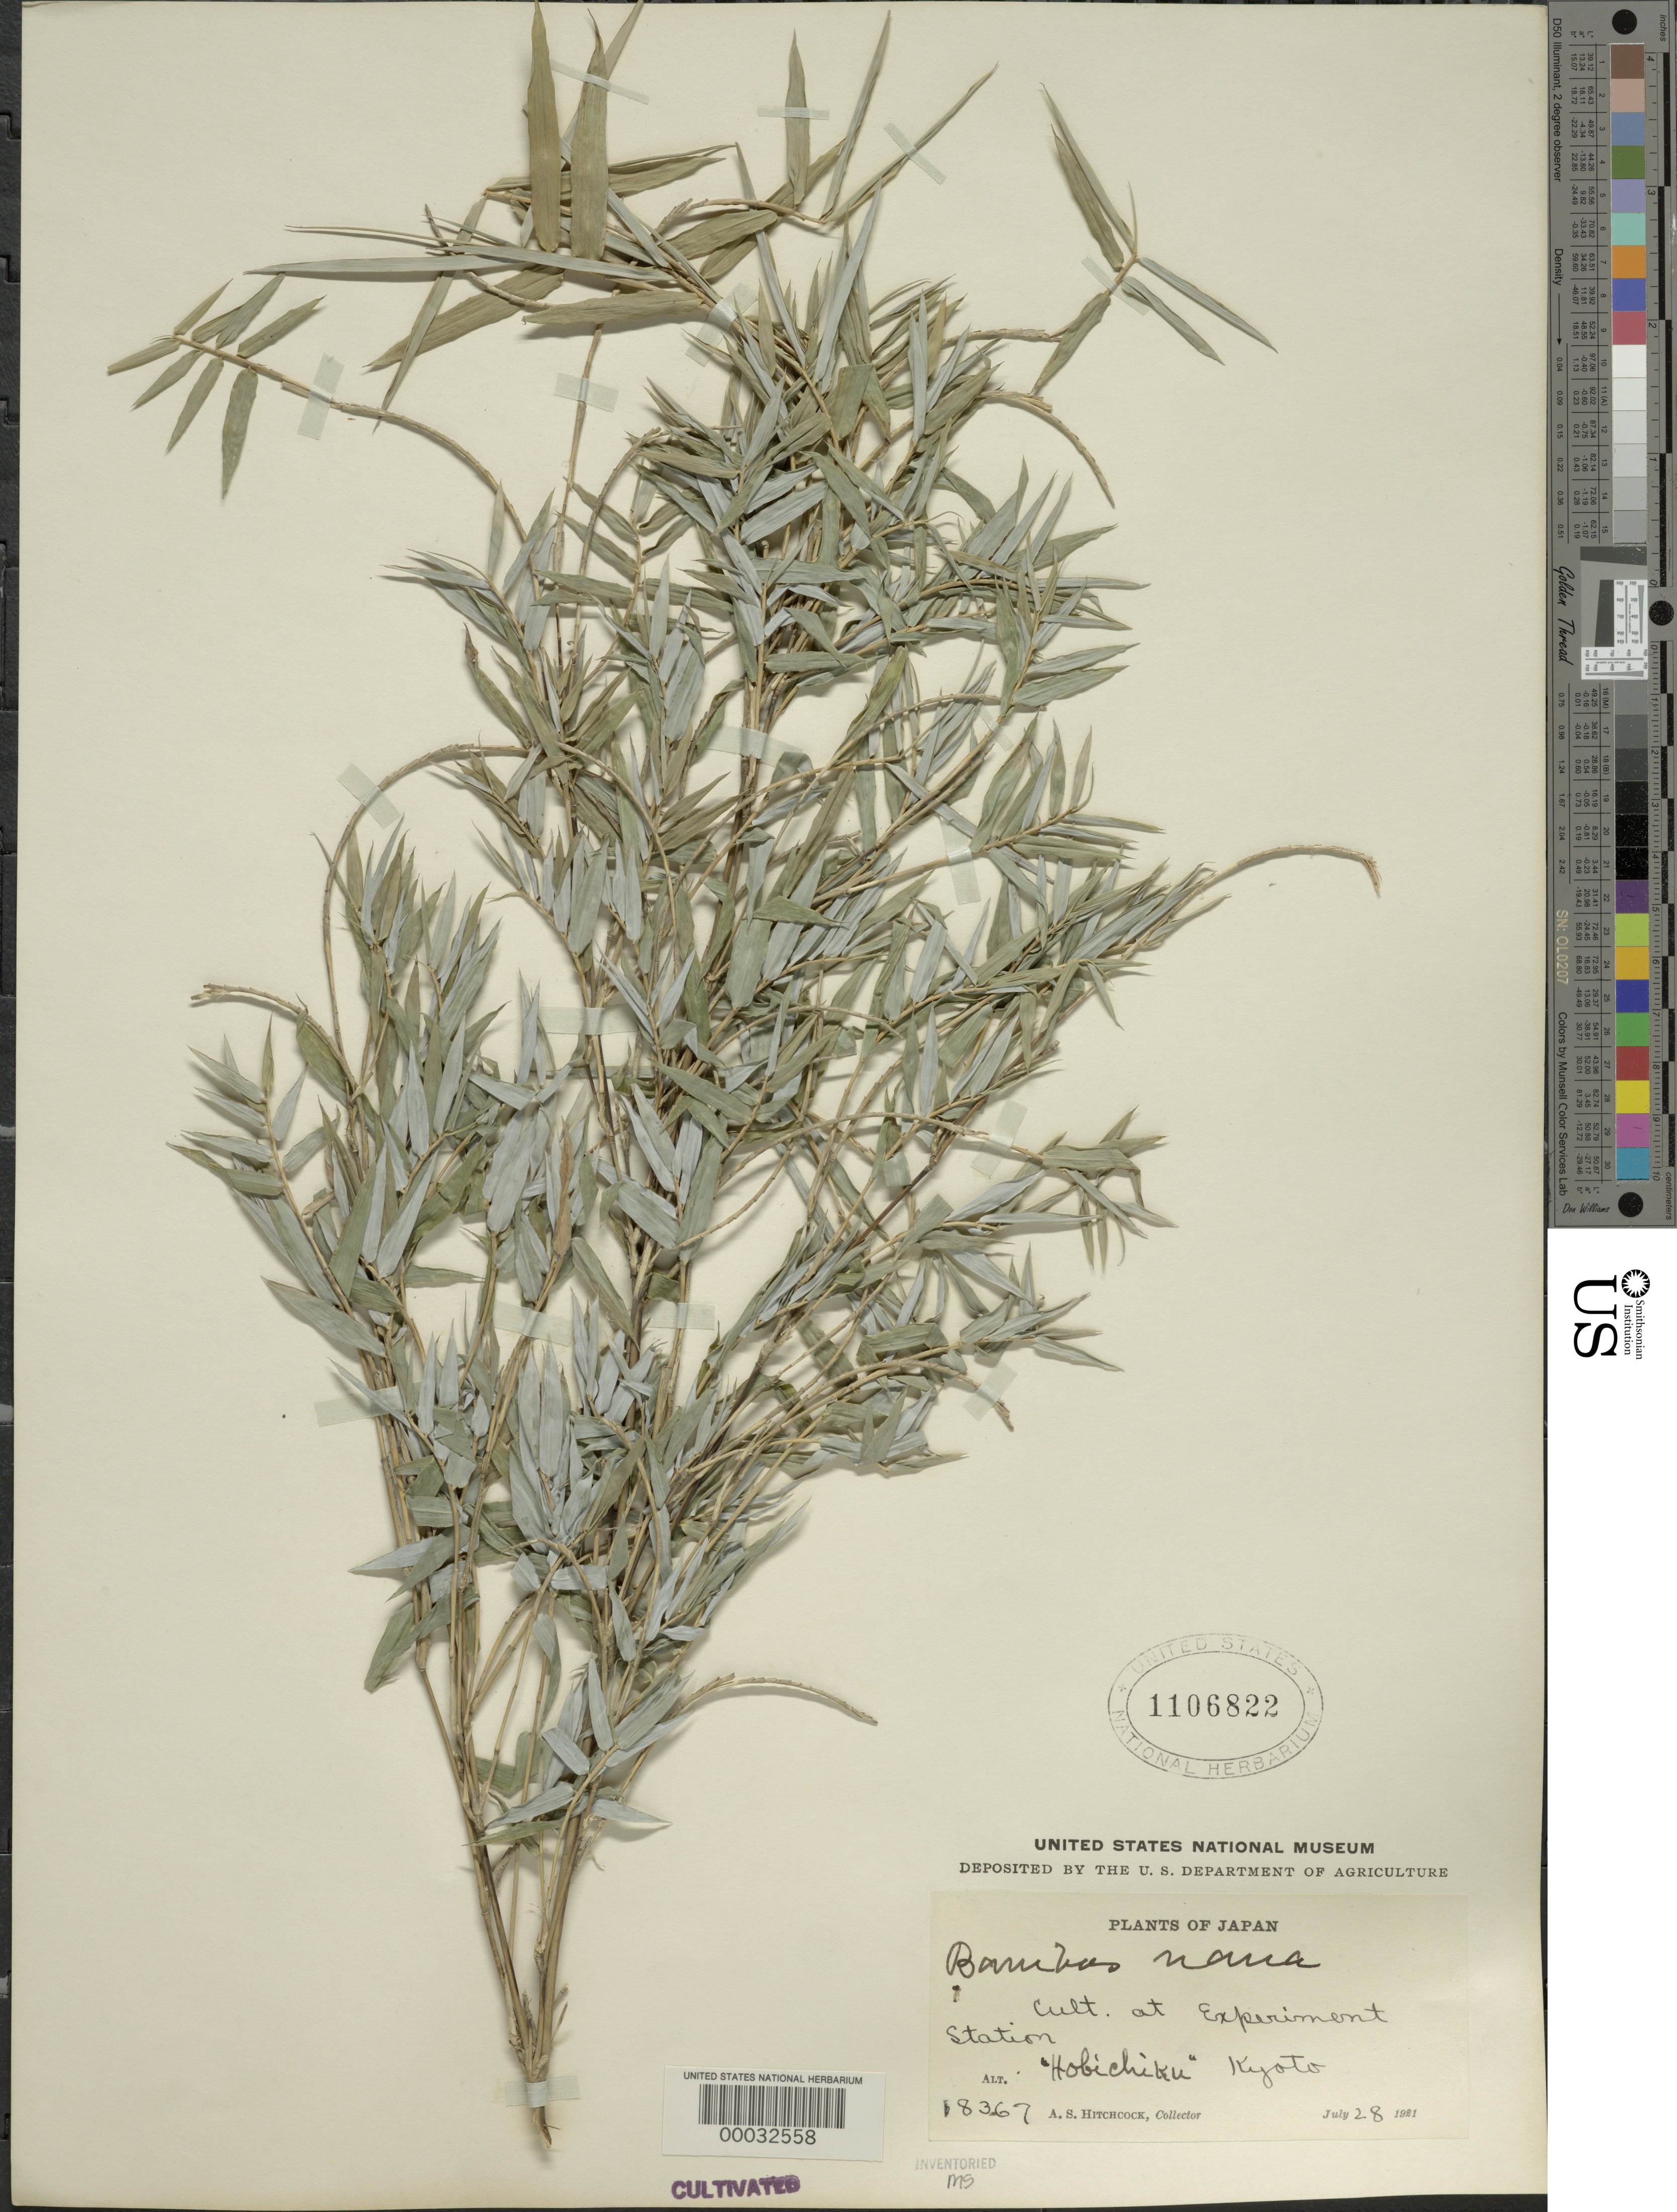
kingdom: Plantae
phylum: Tracheophyta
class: Liliopsida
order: Poales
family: Poaceae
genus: Bambusa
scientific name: Bambusa multiplex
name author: (Lour.) Raeusch. ex Schult. & Schult. f.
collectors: A. S. Hitchcock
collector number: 18367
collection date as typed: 28 Jul 1921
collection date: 1921-07-28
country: Japan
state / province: Kyoto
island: Honshu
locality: Experimental station-kyoto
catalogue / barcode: US 1106822